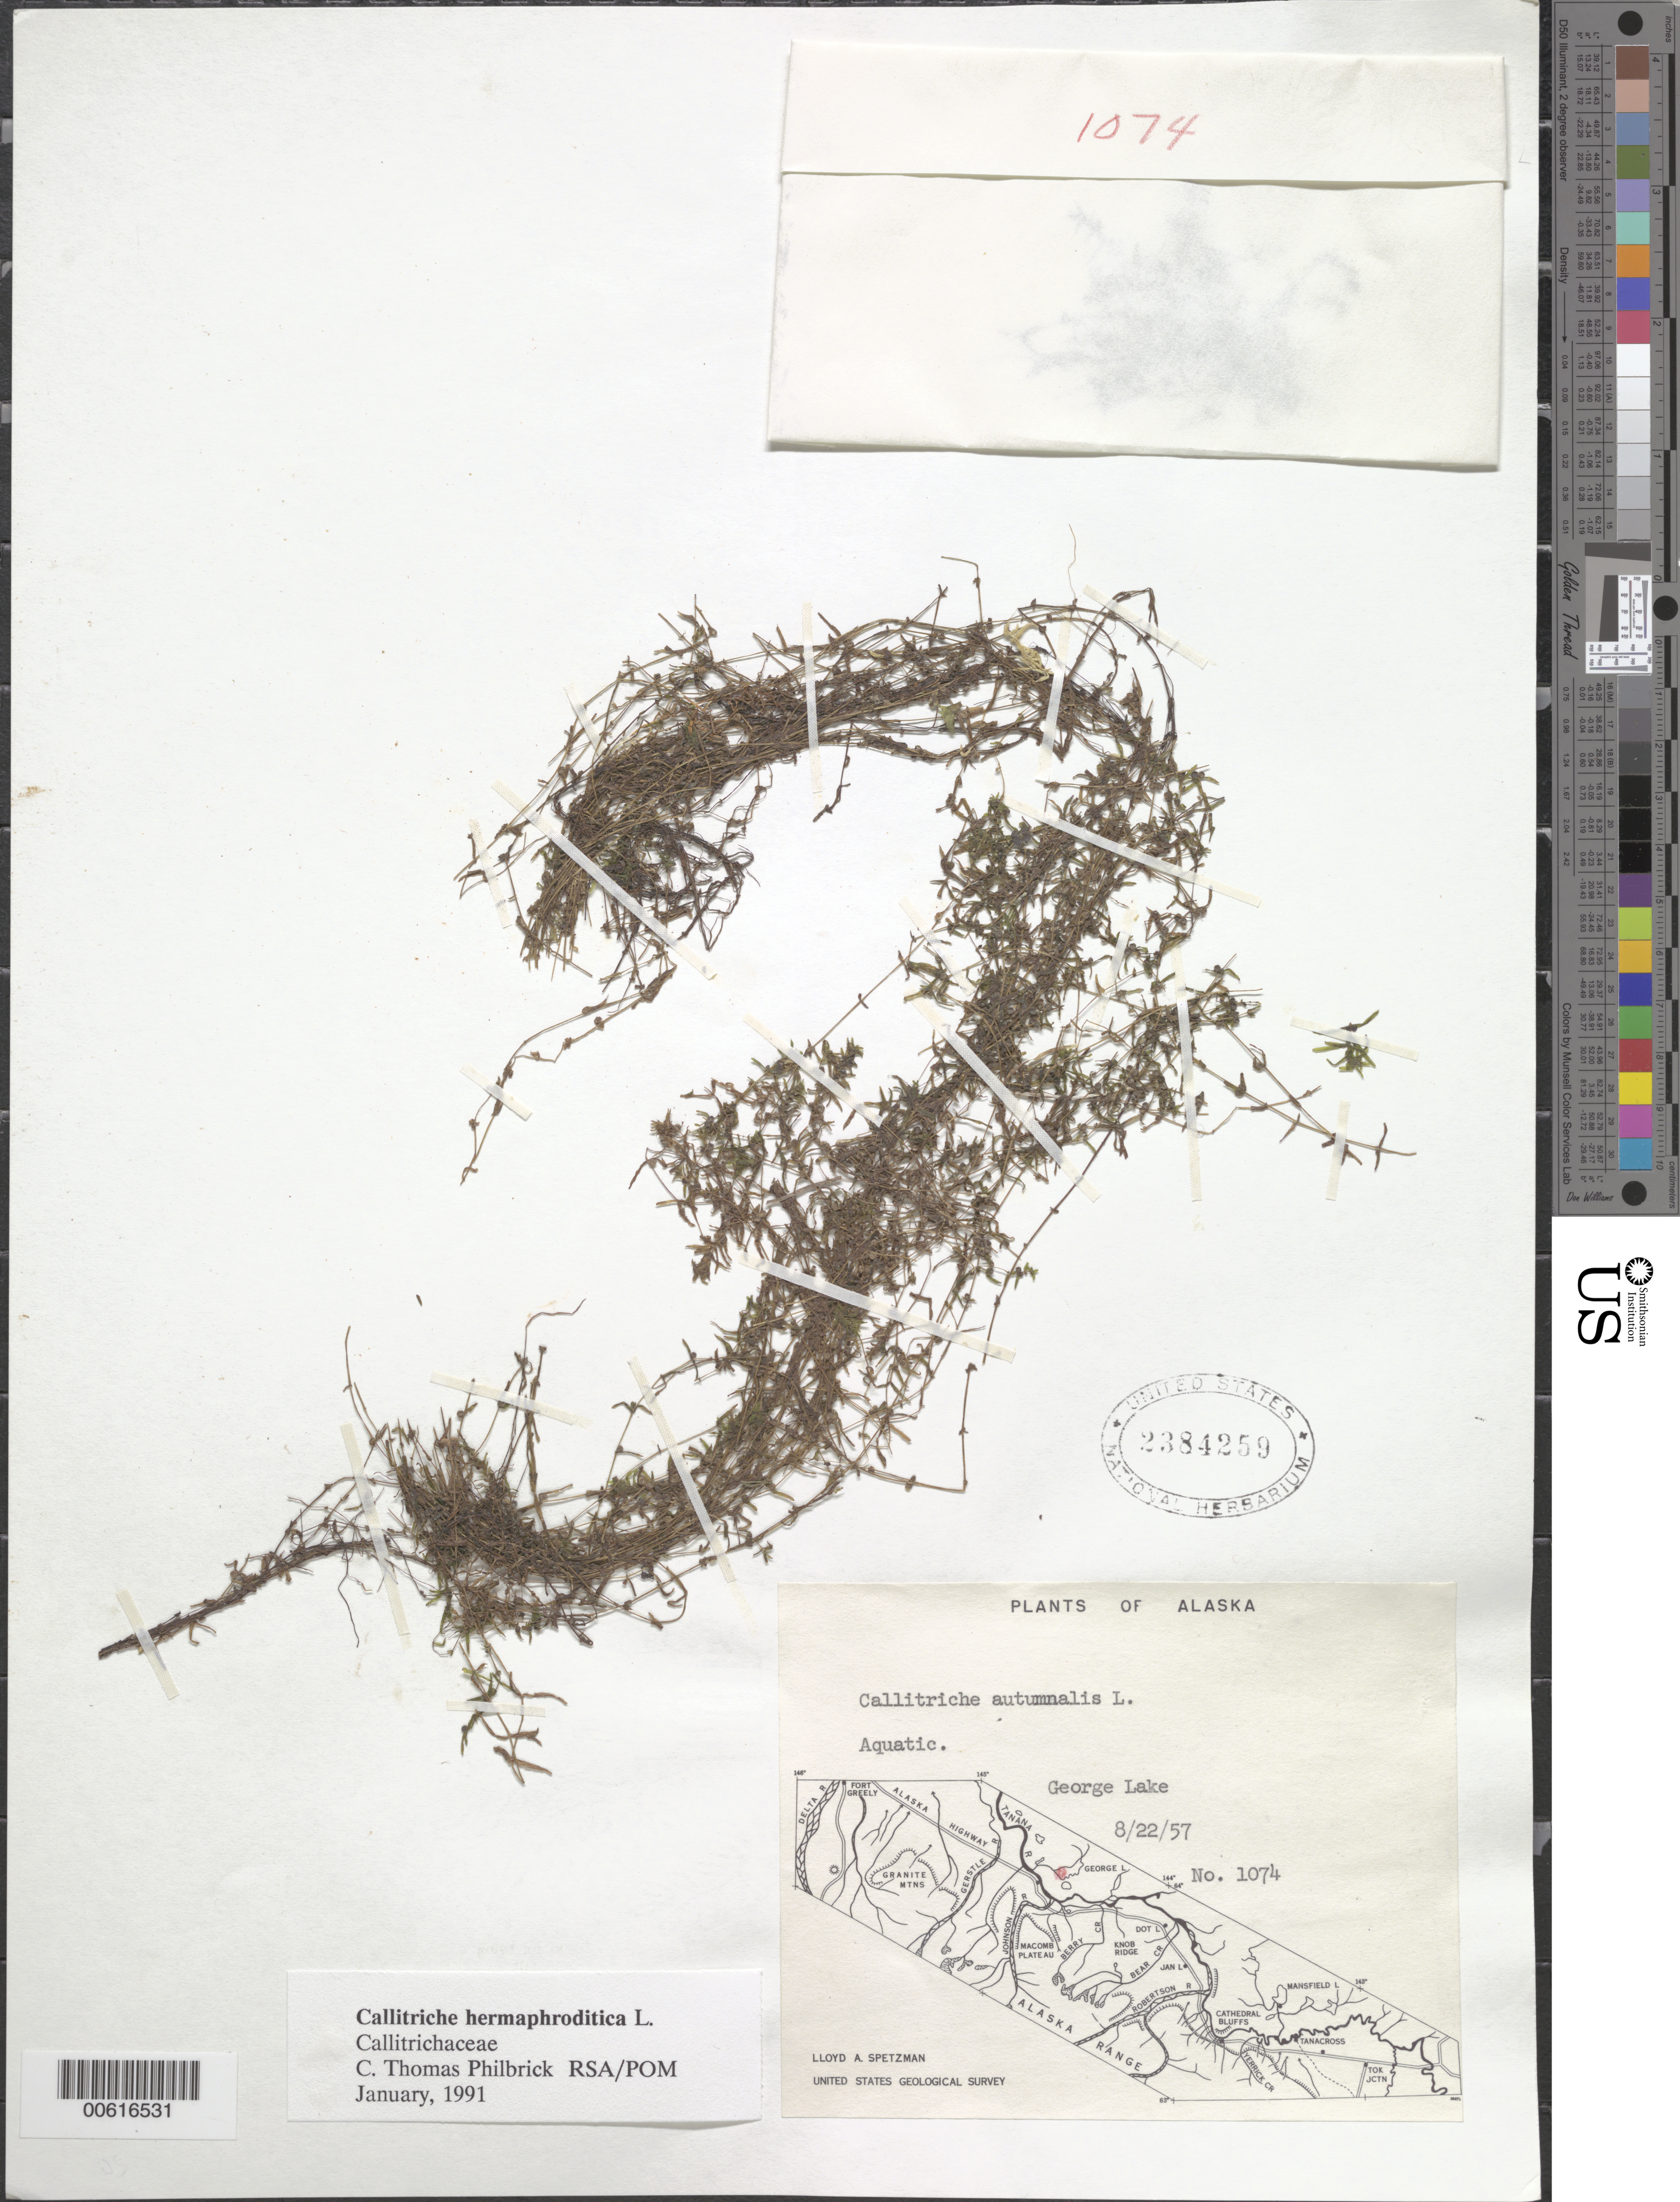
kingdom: Plantae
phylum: Tracheophyta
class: Magnoliopsida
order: Lamiales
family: Plantaginaceae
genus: Callitriche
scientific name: Callitriche hermaphroditica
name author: L.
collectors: L. Spetzman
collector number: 1074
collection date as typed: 22 Aug 1957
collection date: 1957-08-22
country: United States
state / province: Alaska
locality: George Lake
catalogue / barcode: US 2384259